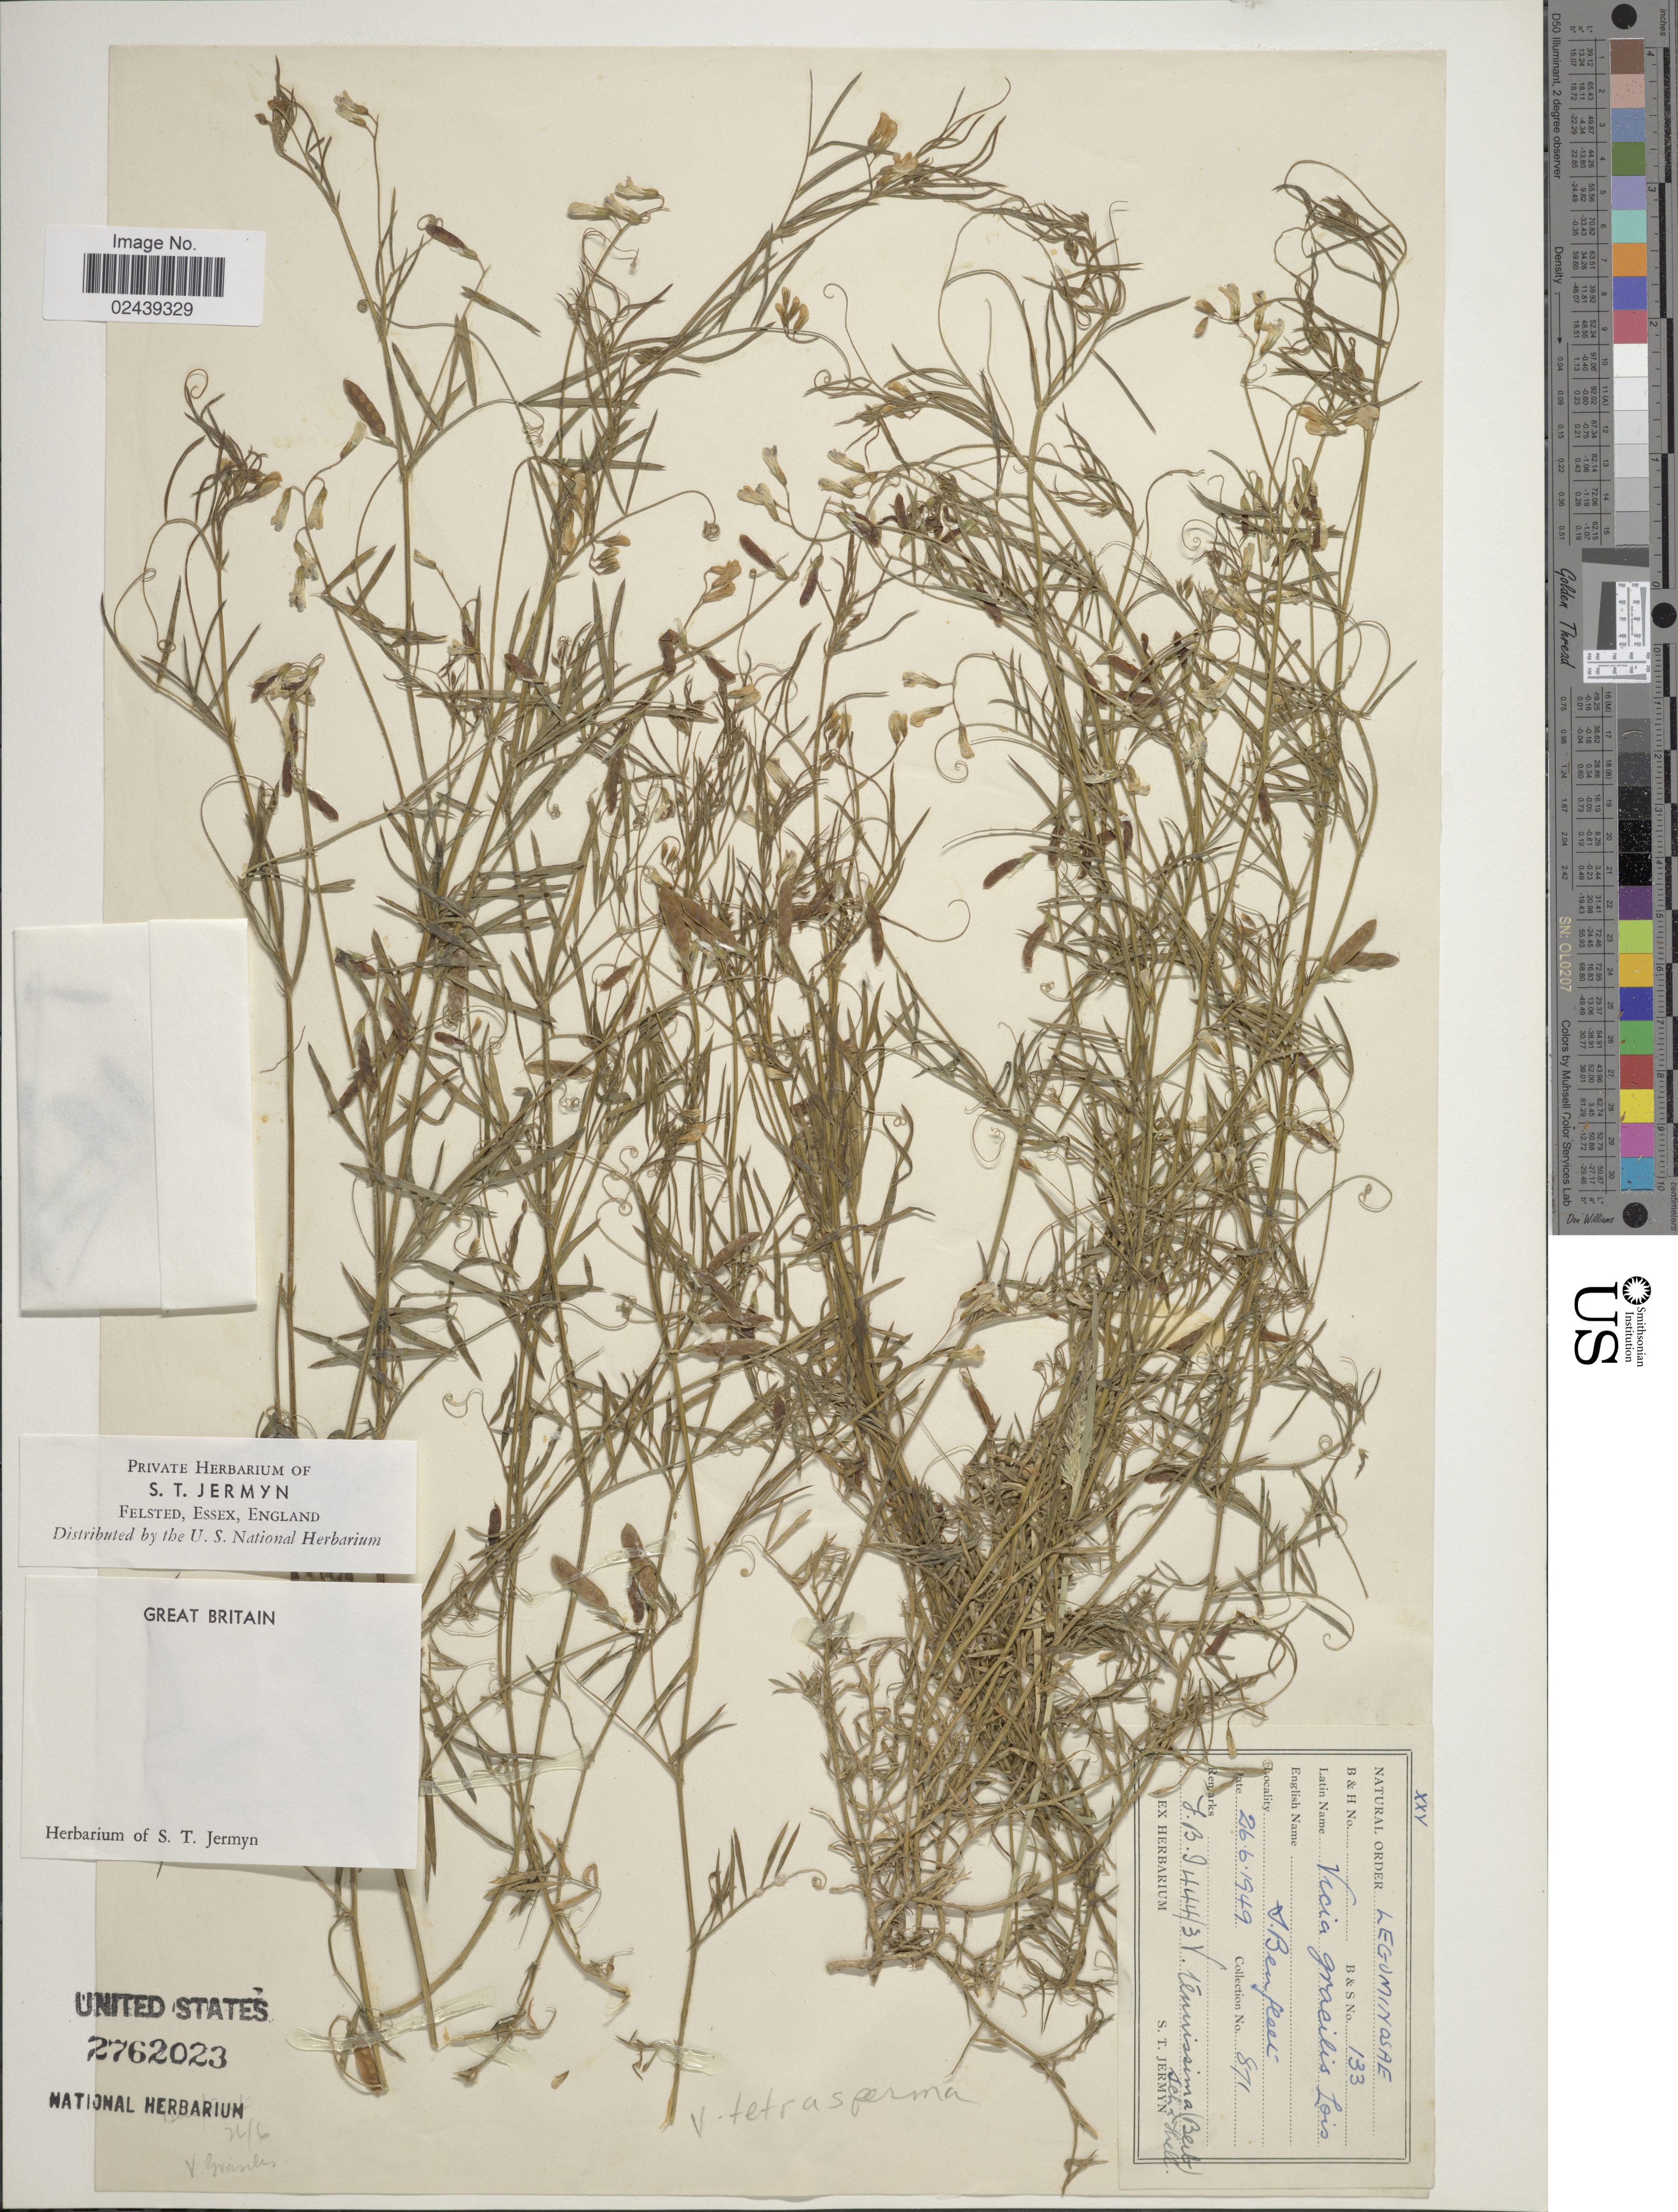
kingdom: Plantae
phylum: Tracheophyta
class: Magnoliopsida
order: Fabales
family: Fabaceae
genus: Vicia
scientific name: Vicia tetrasperma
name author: (L.) Schreb.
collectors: ex herb. S. T. Jermyn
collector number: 133/871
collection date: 1949-06-26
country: United Kingdom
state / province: England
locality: Great Britain. S. Benfleet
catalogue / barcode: US 2762023